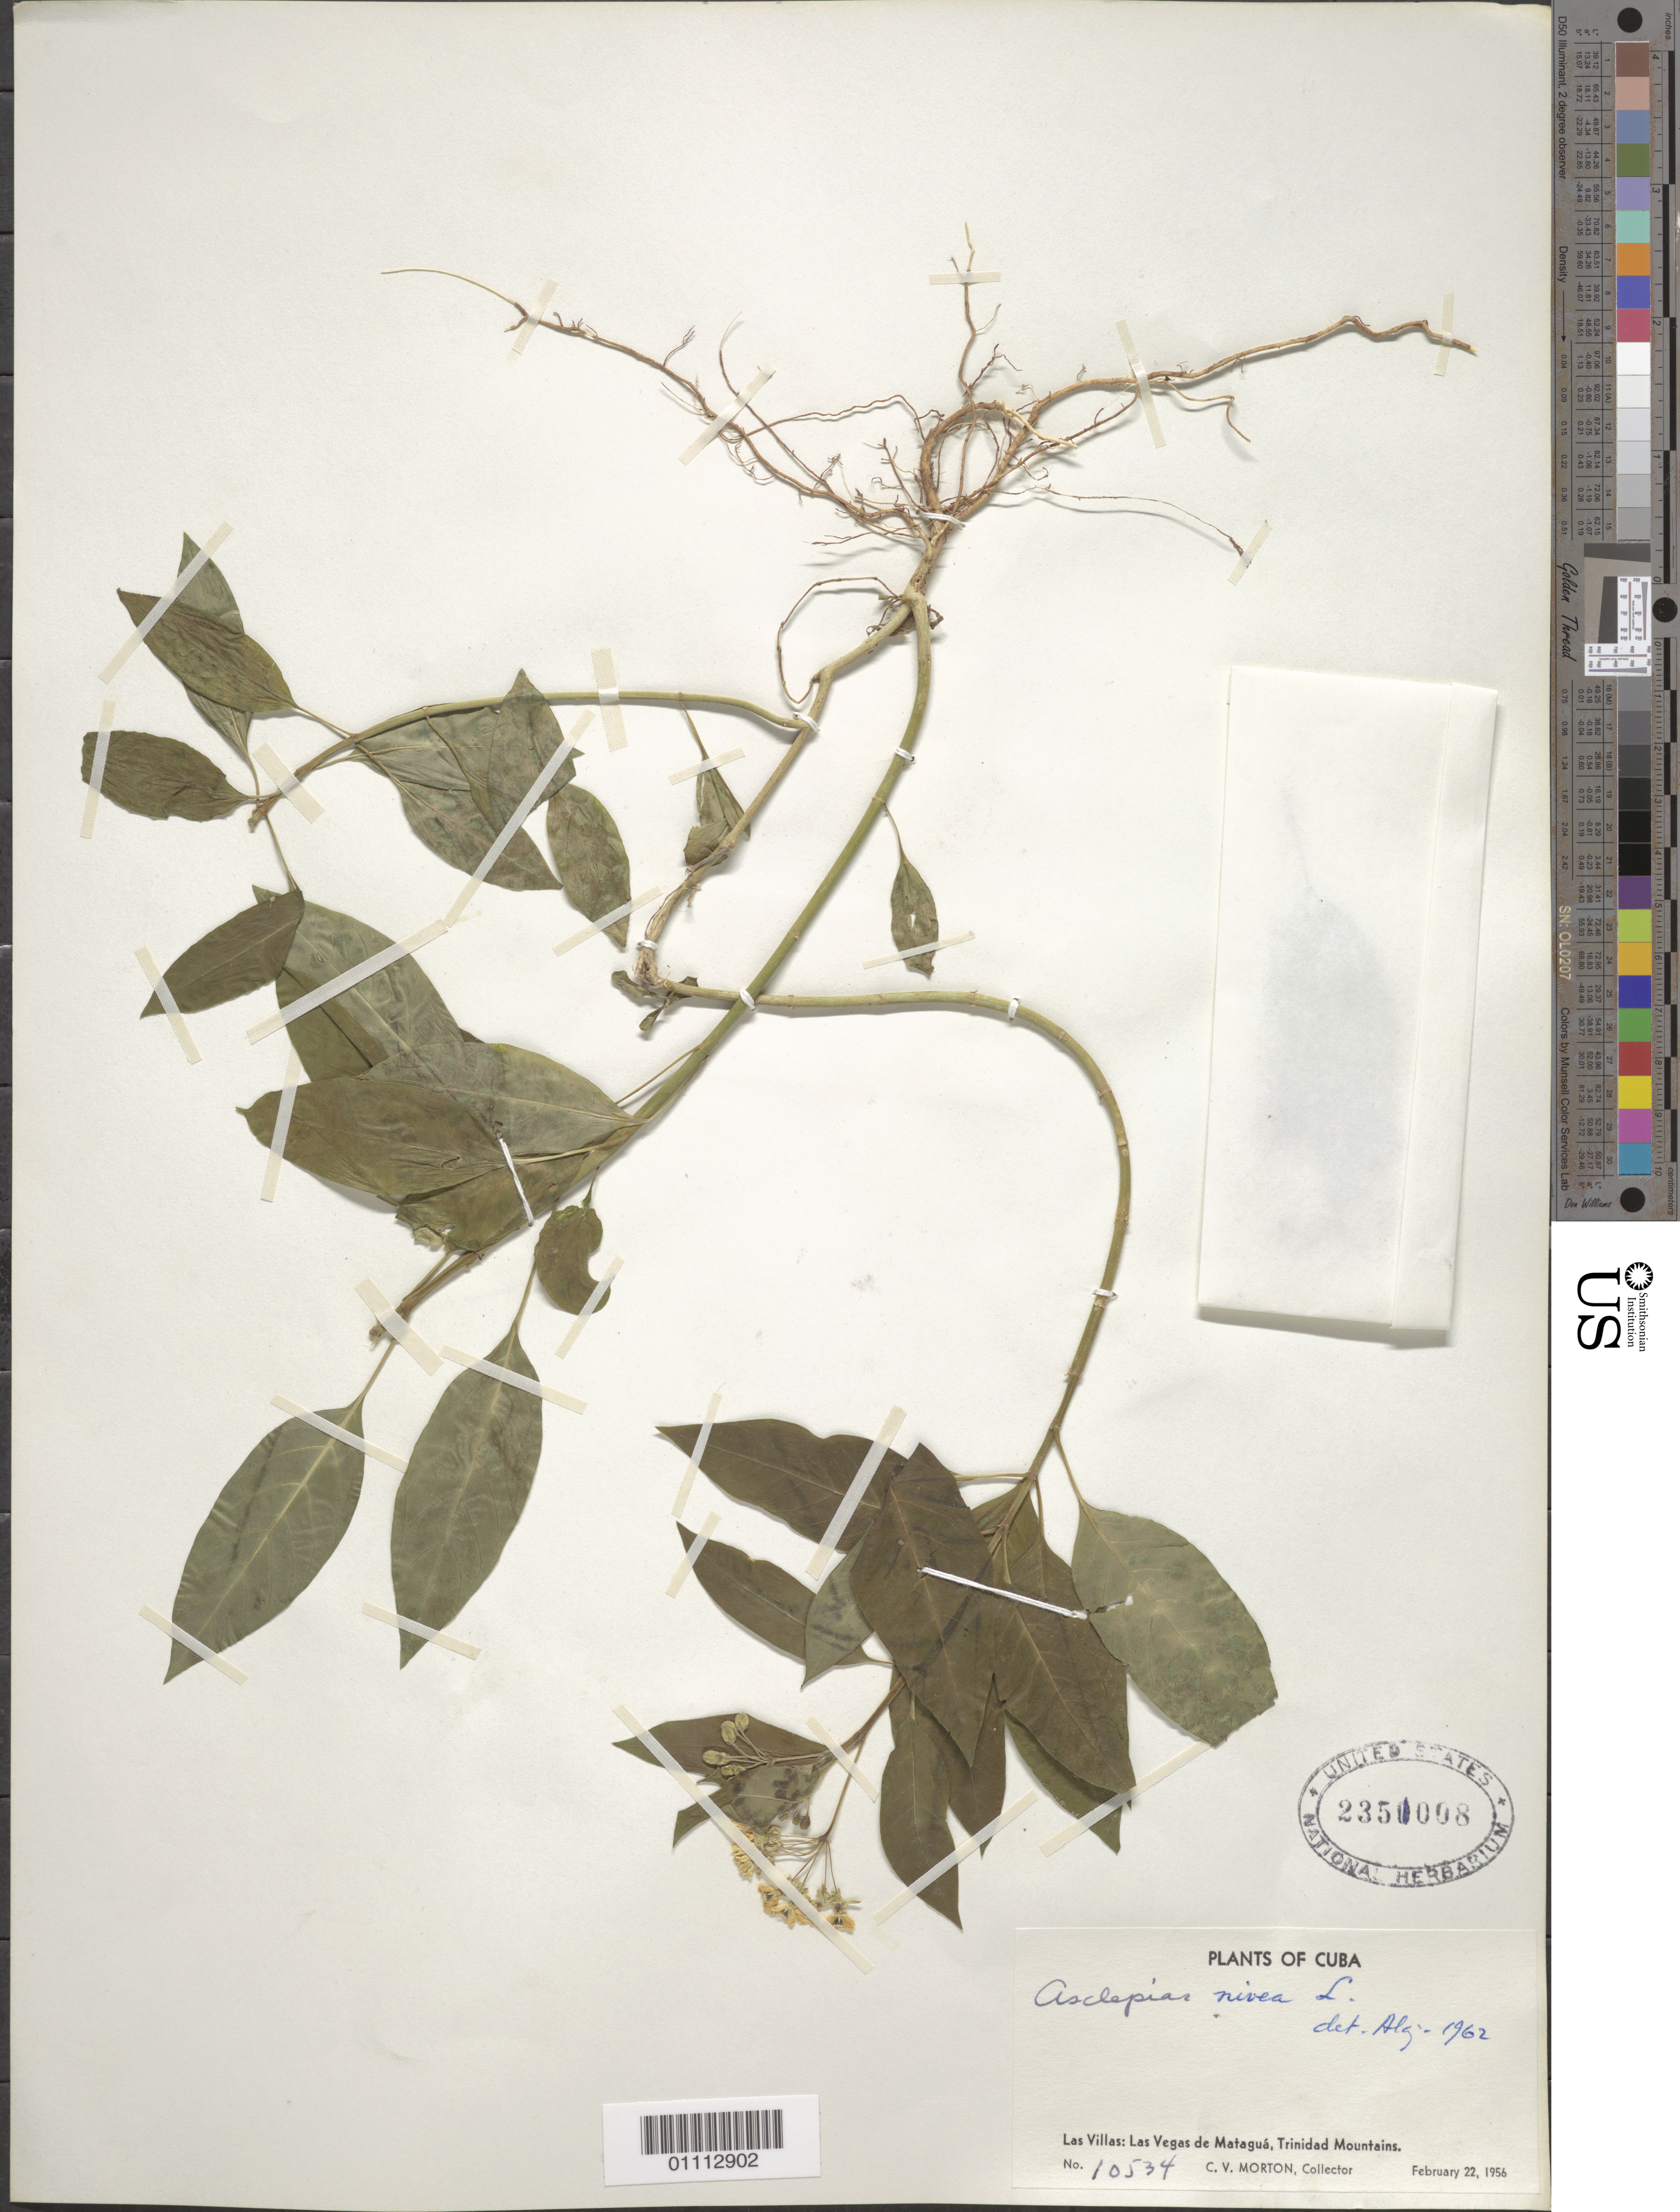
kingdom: Plantae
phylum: Tracheophyta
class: Magnoliopsida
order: Gentianales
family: Apocynaceae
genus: Asclepias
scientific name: Asclepias nivea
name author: L.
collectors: C. V. Morton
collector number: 10534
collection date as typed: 22 Feb 1956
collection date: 1956-02-22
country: Cuba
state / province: Cienfuegos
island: Cuba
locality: Las Villas: Las Vegas de Matagua, Trinidad Mountains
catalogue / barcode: US 2350008